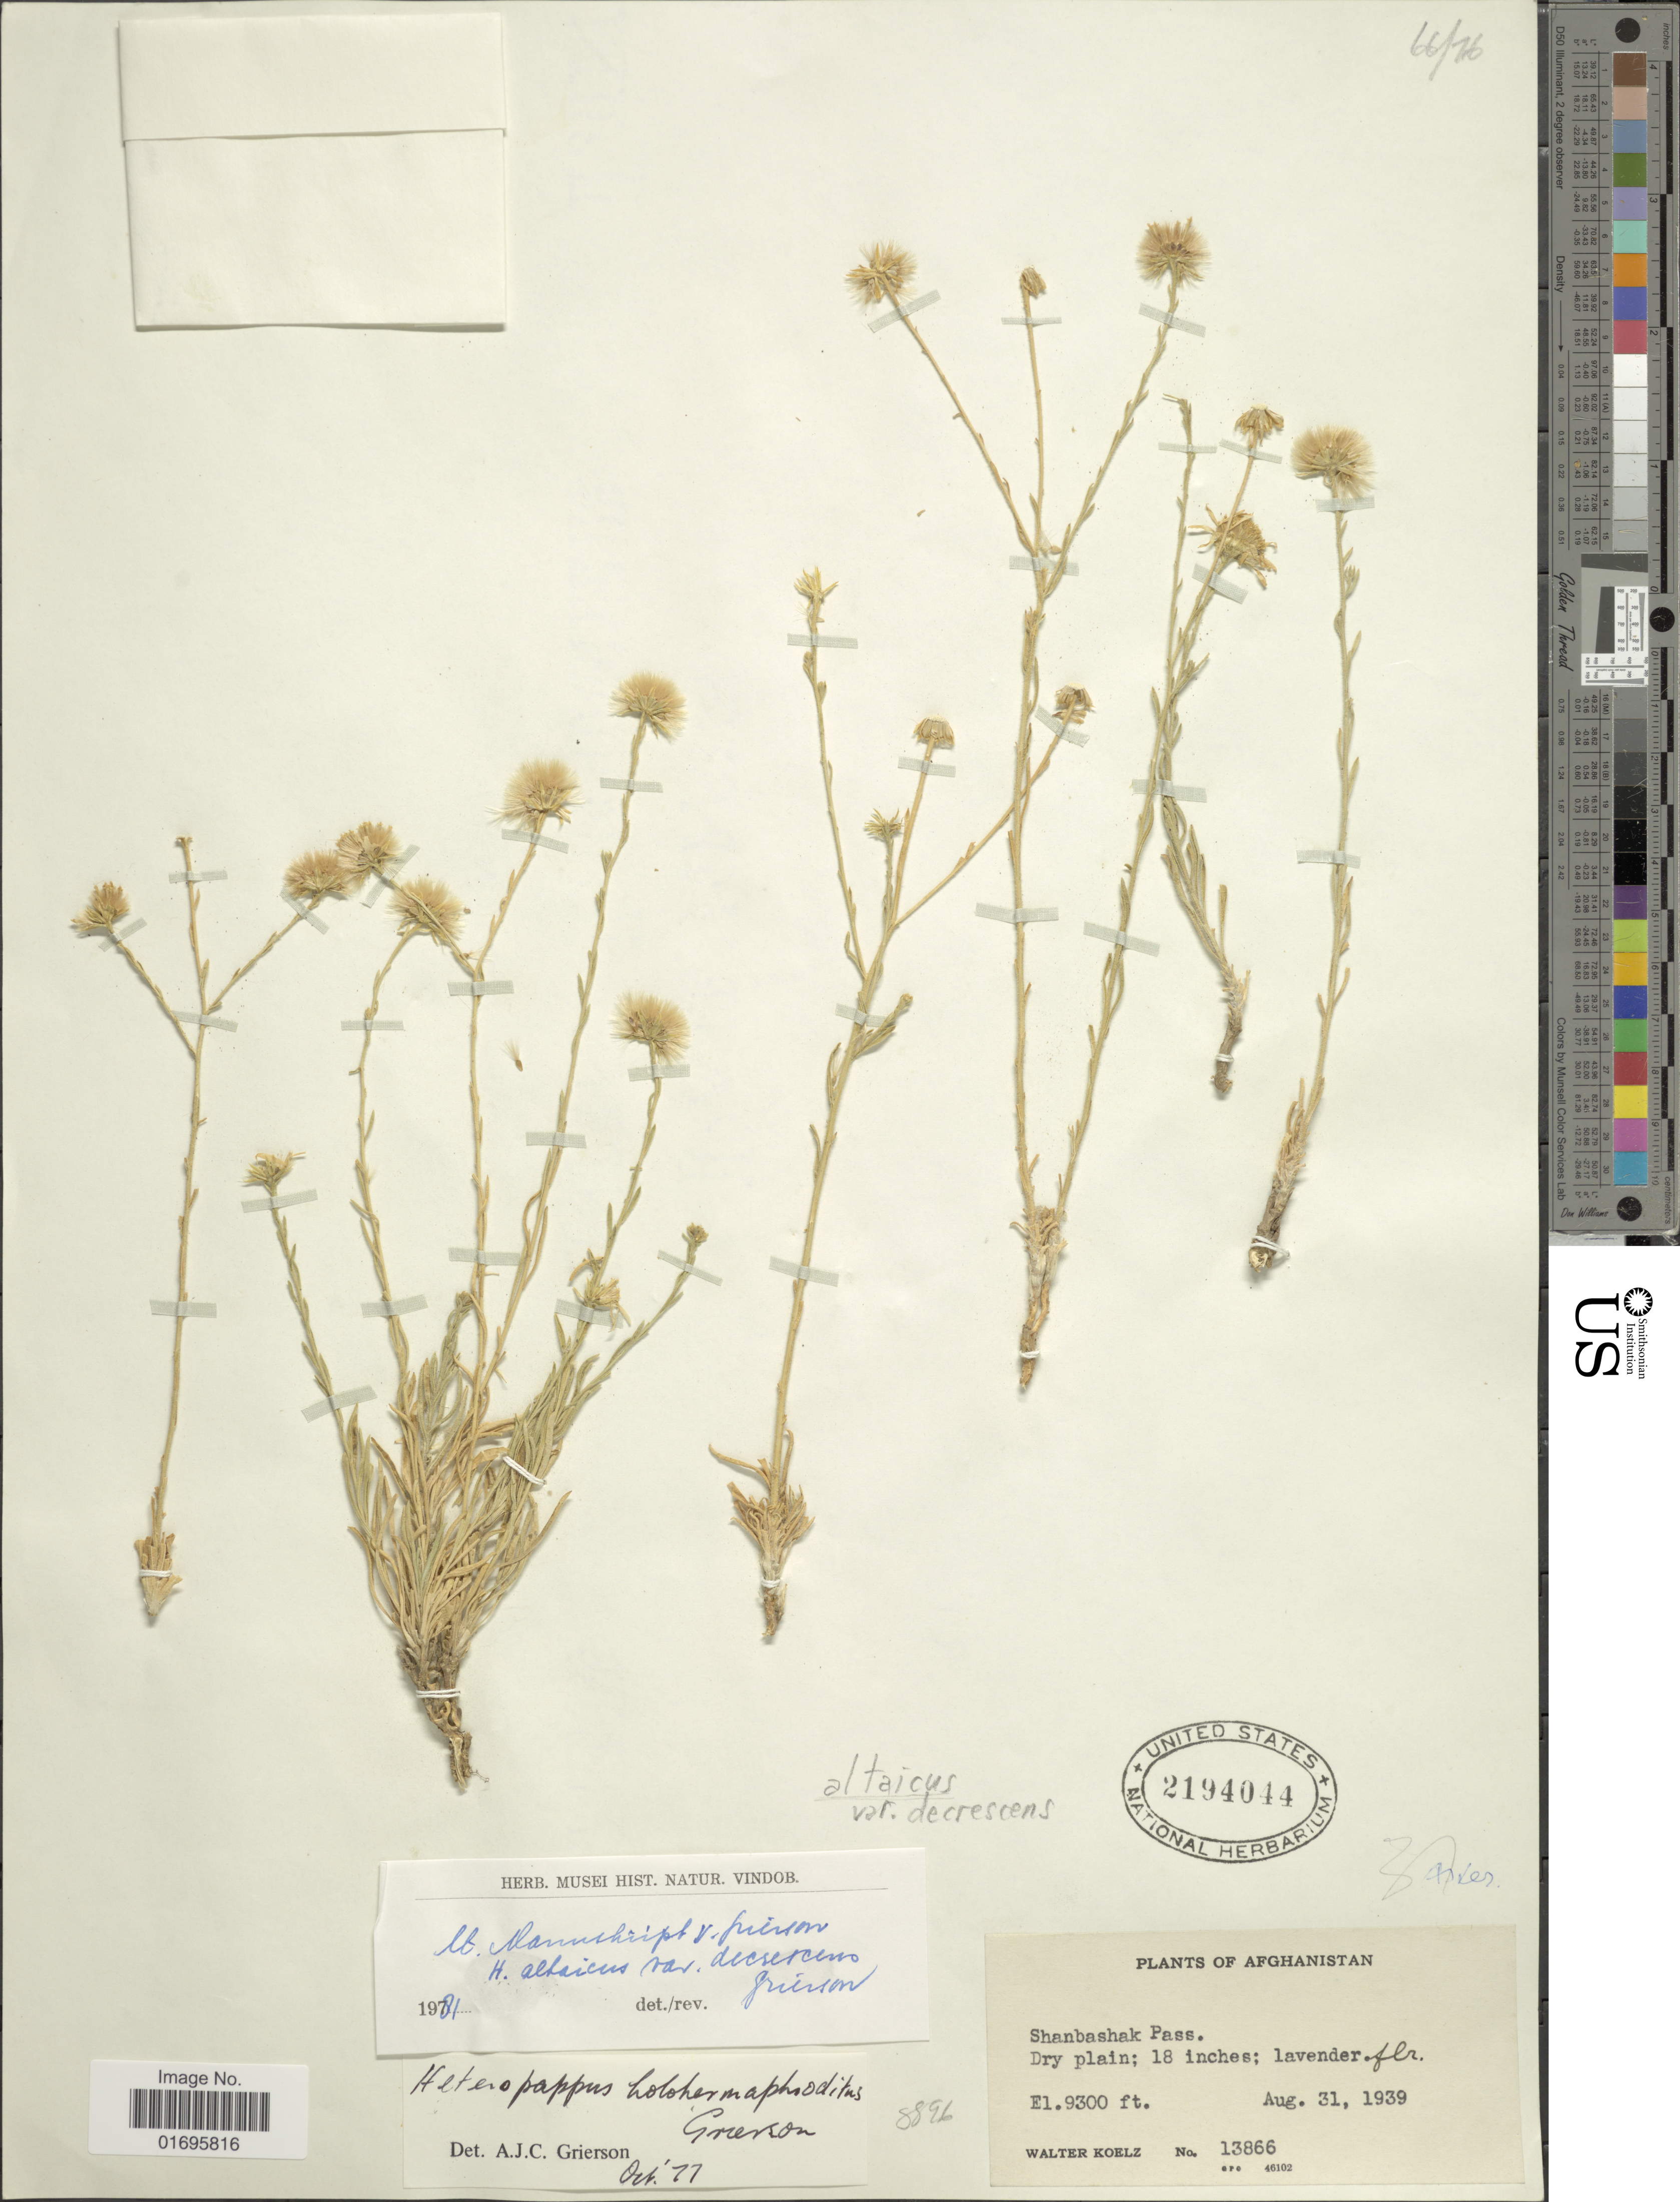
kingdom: Plantae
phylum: Tracheophyta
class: Magnoliopsida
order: Asterales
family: Asteraceae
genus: Heteropappus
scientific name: Heteropappus altaicus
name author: (Willd.) Novopokr.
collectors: W. N. Koelz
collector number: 13866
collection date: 1939-08-31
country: Afghanistan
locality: Shanbashak Pass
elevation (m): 2835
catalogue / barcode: US 2194044